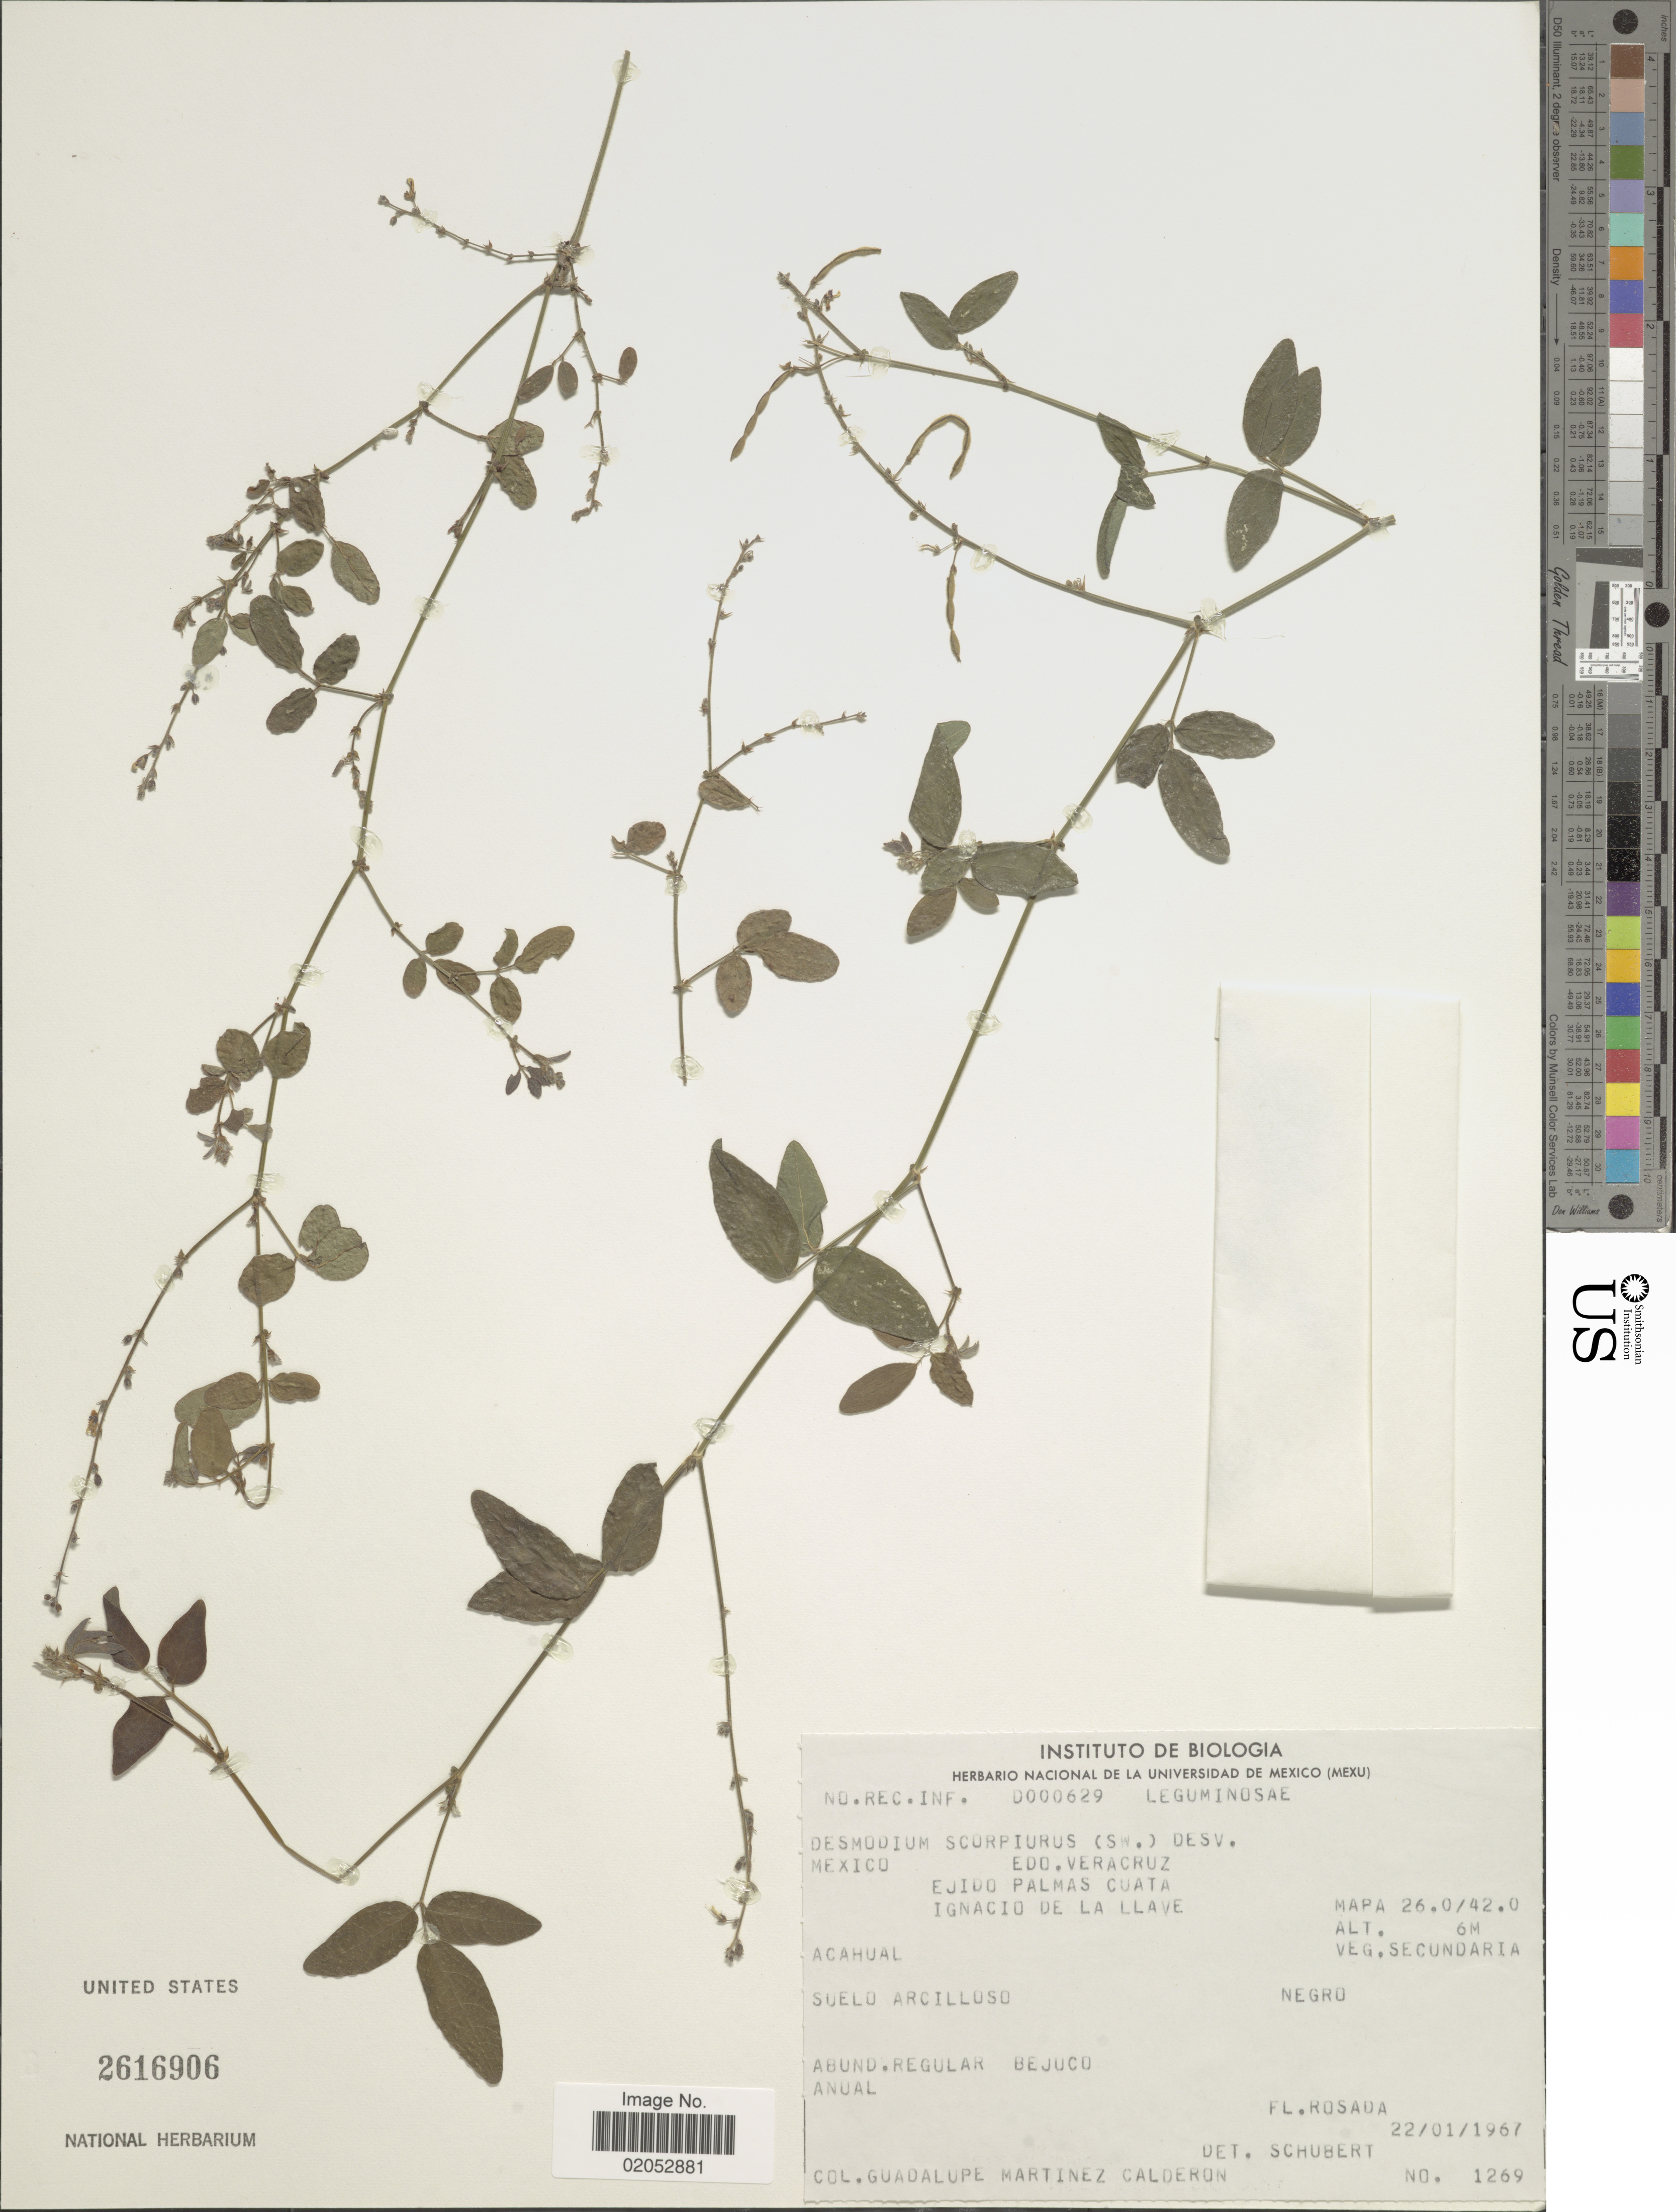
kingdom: Plantae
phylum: Tracheophyta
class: Magnoliopsida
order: Fabales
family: Fabaceae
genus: Desmodium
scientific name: Desmodium scorpiurus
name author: (Sw.) Desv. ex DC.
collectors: G. Martinez-C.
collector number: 1269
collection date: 1967-01-22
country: Mexico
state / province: Veracruz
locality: Edo. Veracruz. Ejido Palmas Cuata, Ignacio de La Llave. Mapa 26.0 / 42.0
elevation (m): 6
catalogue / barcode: US 2616906